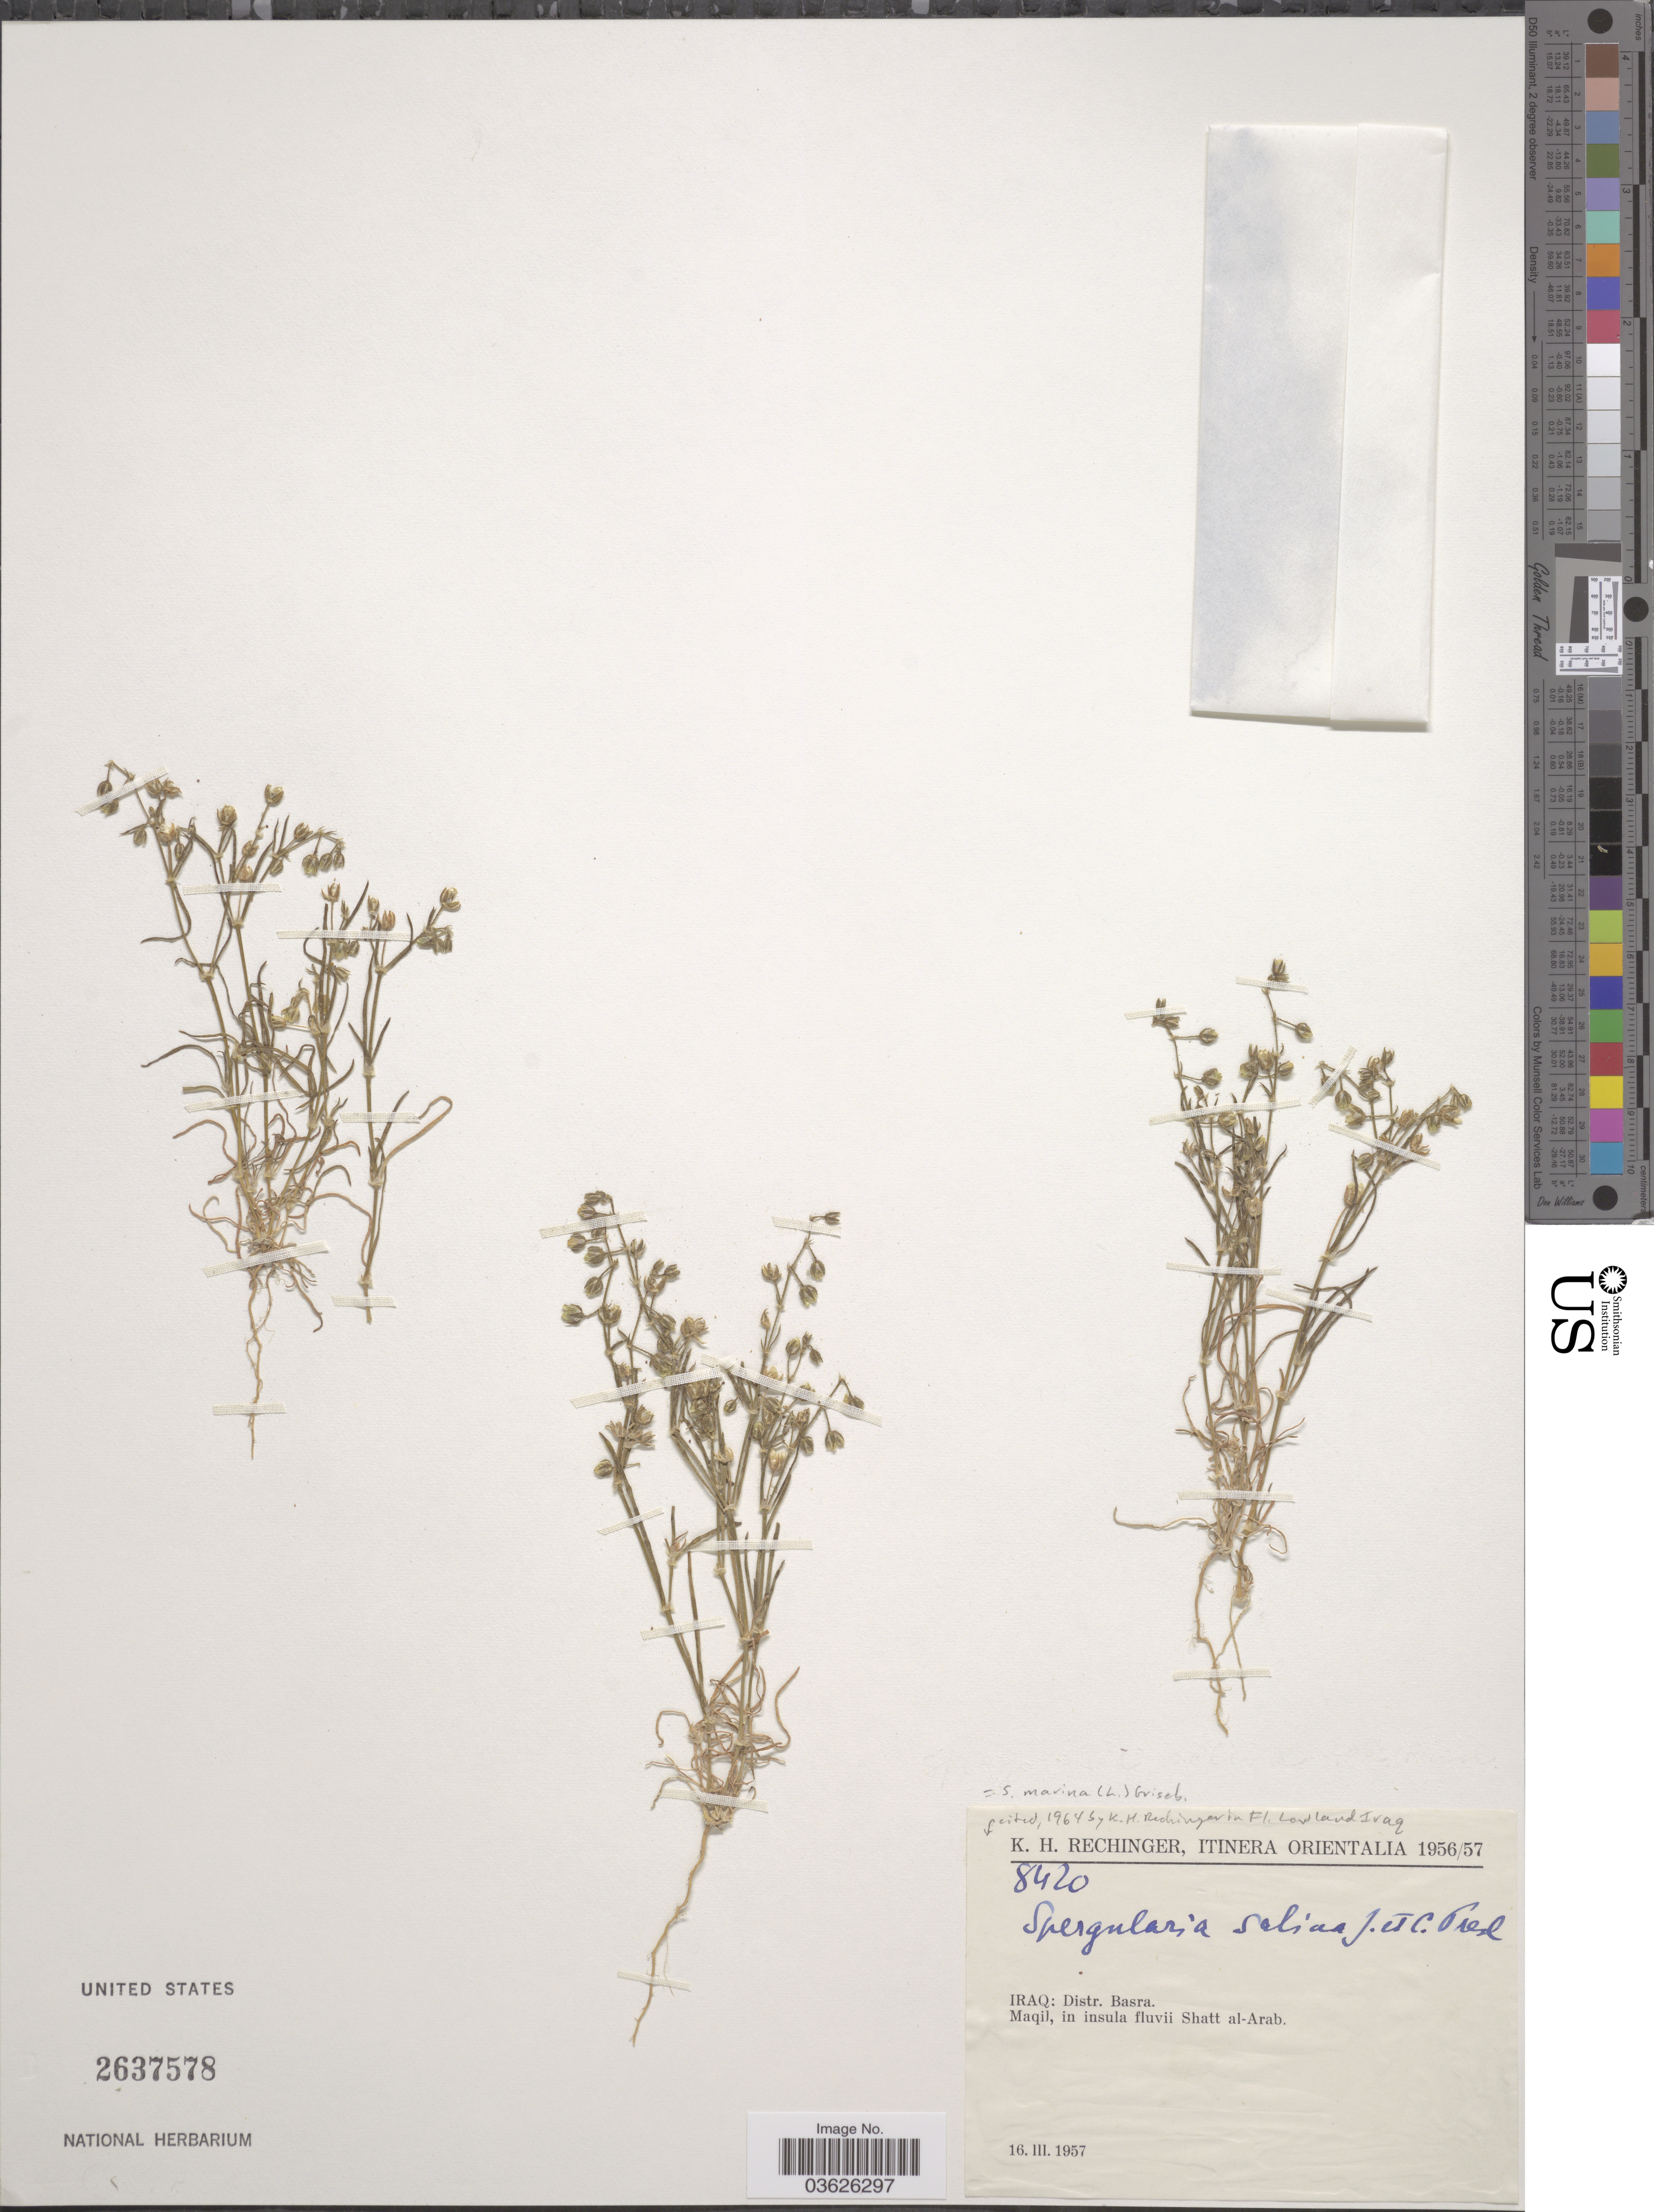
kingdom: Plantae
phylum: Tracheophyta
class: Magnoliopsida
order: Caryophyllales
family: Caryophyllaceae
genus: Spergularia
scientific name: Spergularia marina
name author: (L.) Griseb.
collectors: K. H. Rechinger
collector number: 8420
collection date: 1957-03-16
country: Iraq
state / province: Al Basrah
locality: Orientalia. Distr. Basra. Maqil, in insula fluvii Shatt al-Arab.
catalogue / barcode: US 2637578